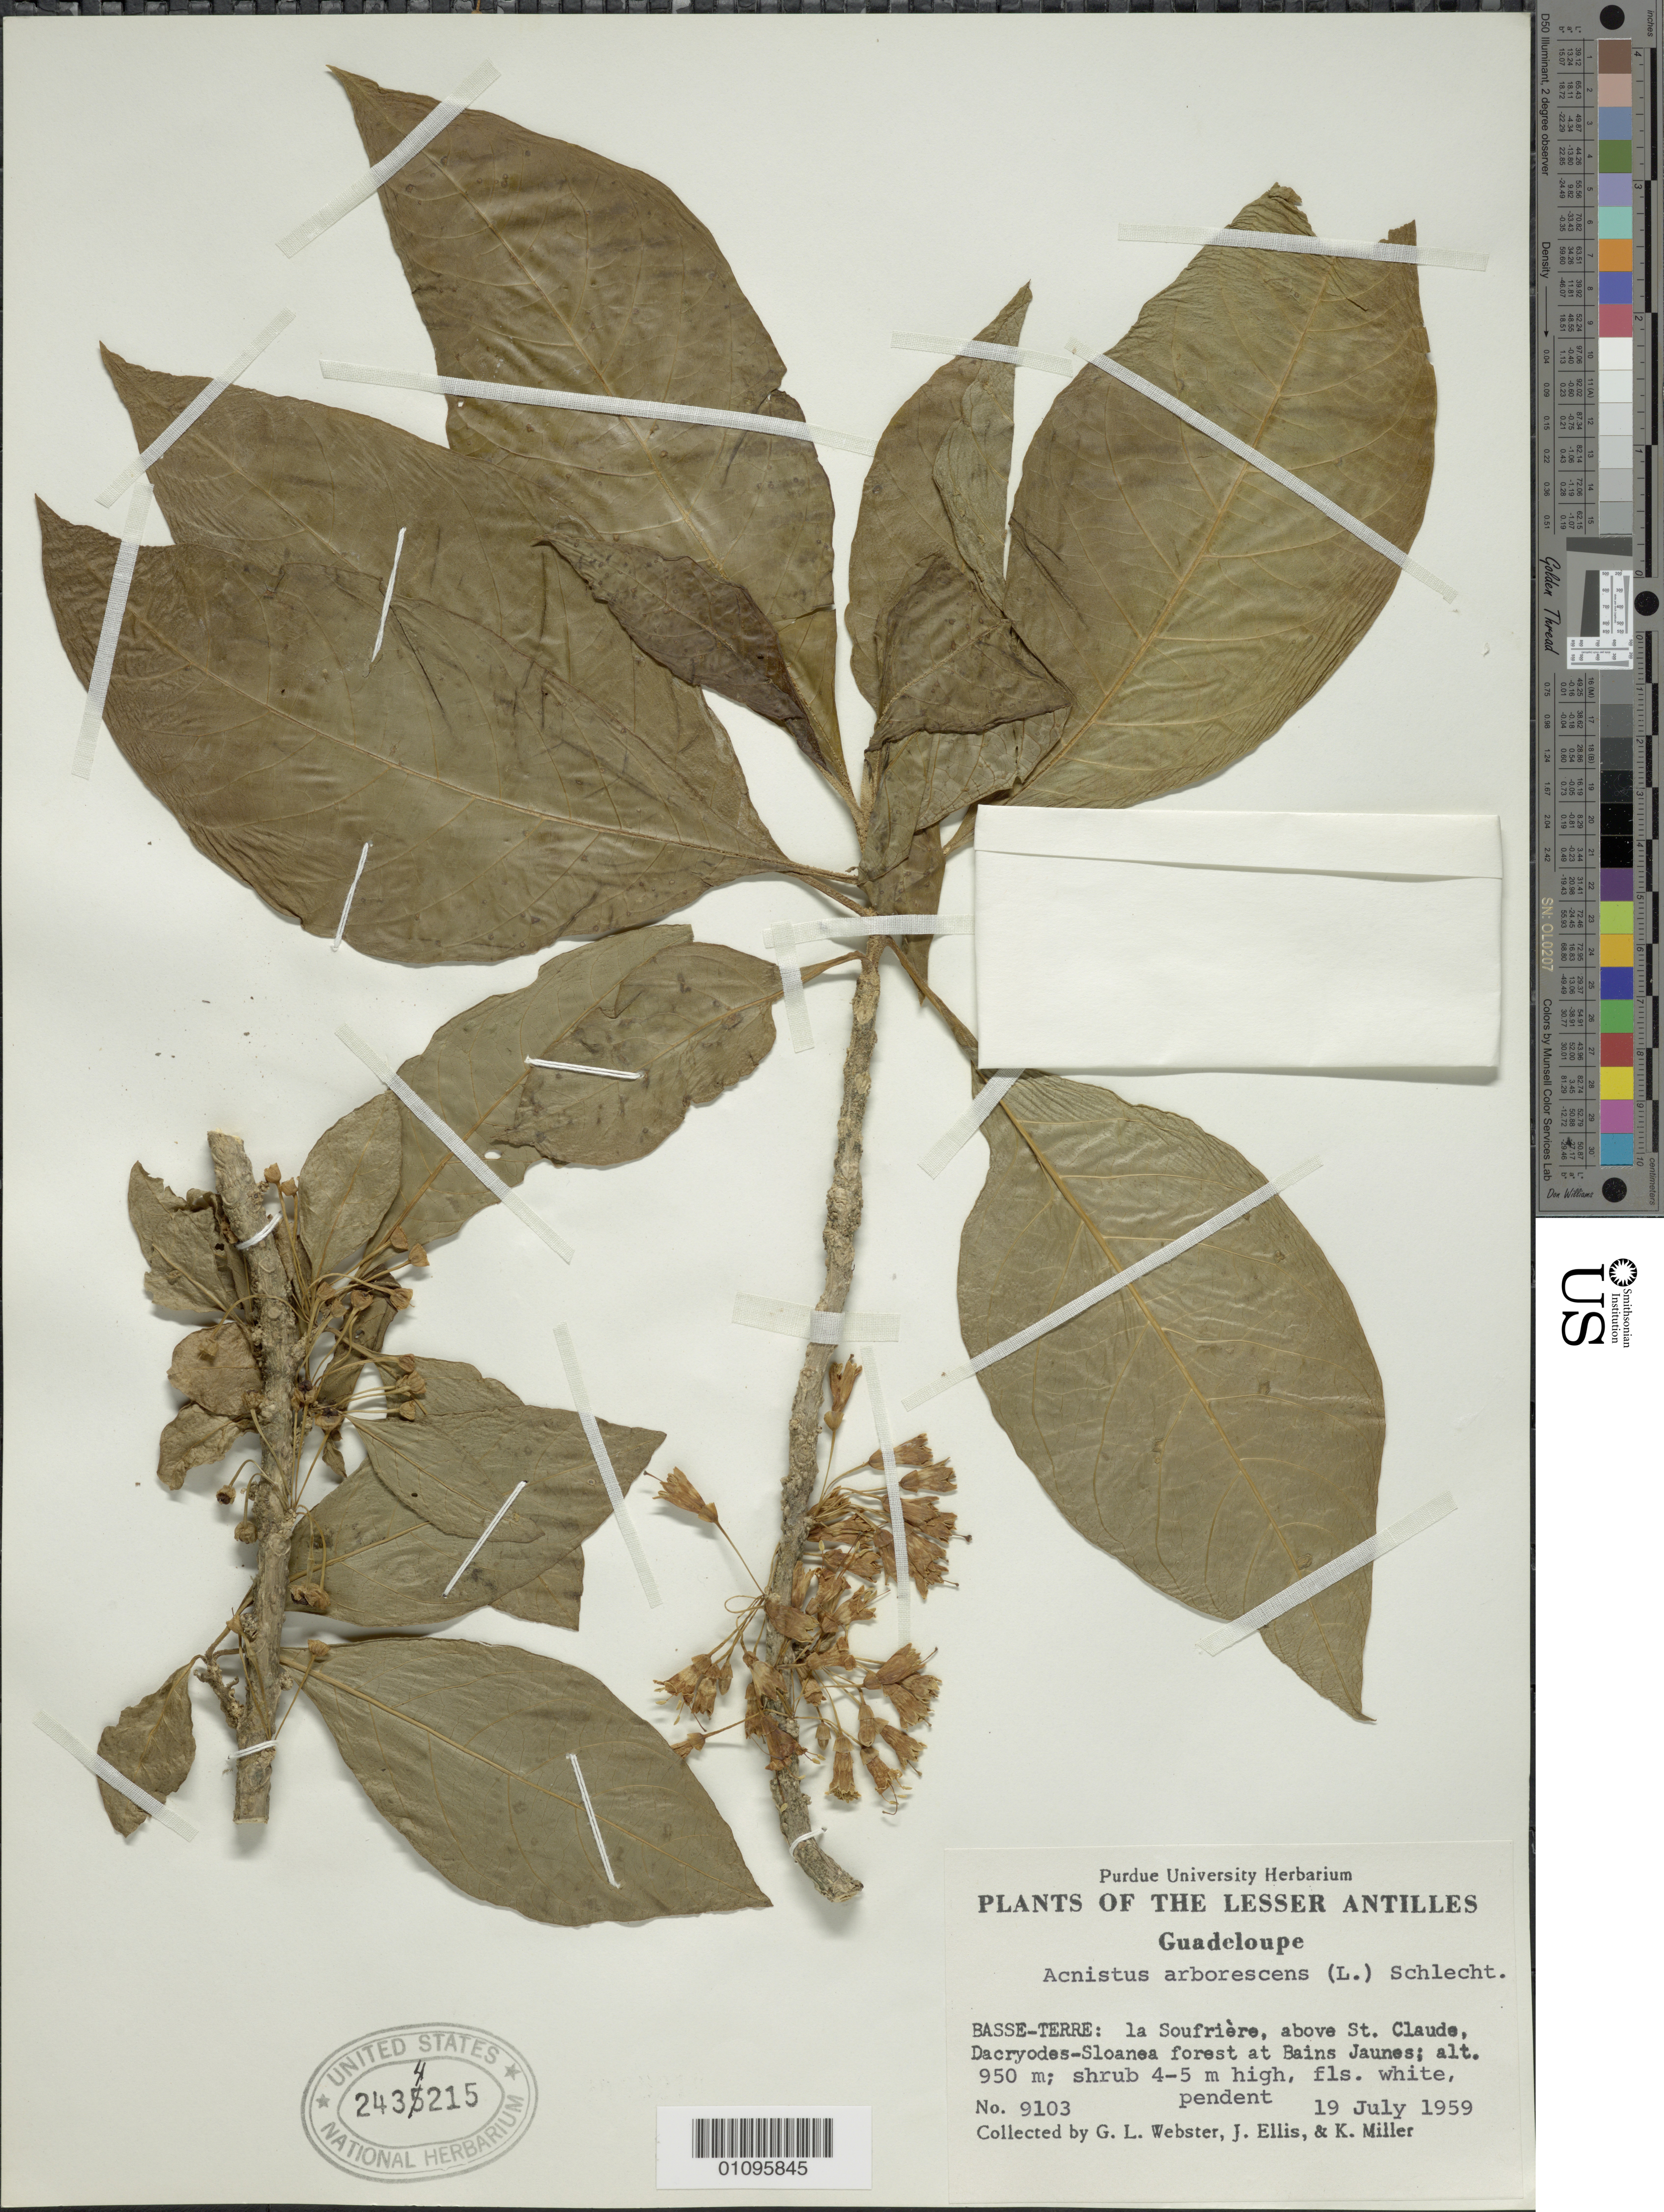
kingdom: Plantae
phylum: Tracheophyta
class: Magnoliopsida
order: Solanales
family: Solanaceae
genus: Acnistus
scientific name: Acnistus arborescens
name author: (L.) Schltdl.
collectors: G. L. Webster, J. Ellis & K. Miller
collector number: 9103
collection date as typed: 19 Jul 1959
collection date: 1959-07-19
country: Guadeloupe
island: Basse Terre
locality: La Soufrière, above St. Claude, at Bains Jaunes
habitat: Dacryodes-Sloanea forest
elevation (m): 950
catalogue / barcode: US 2434215